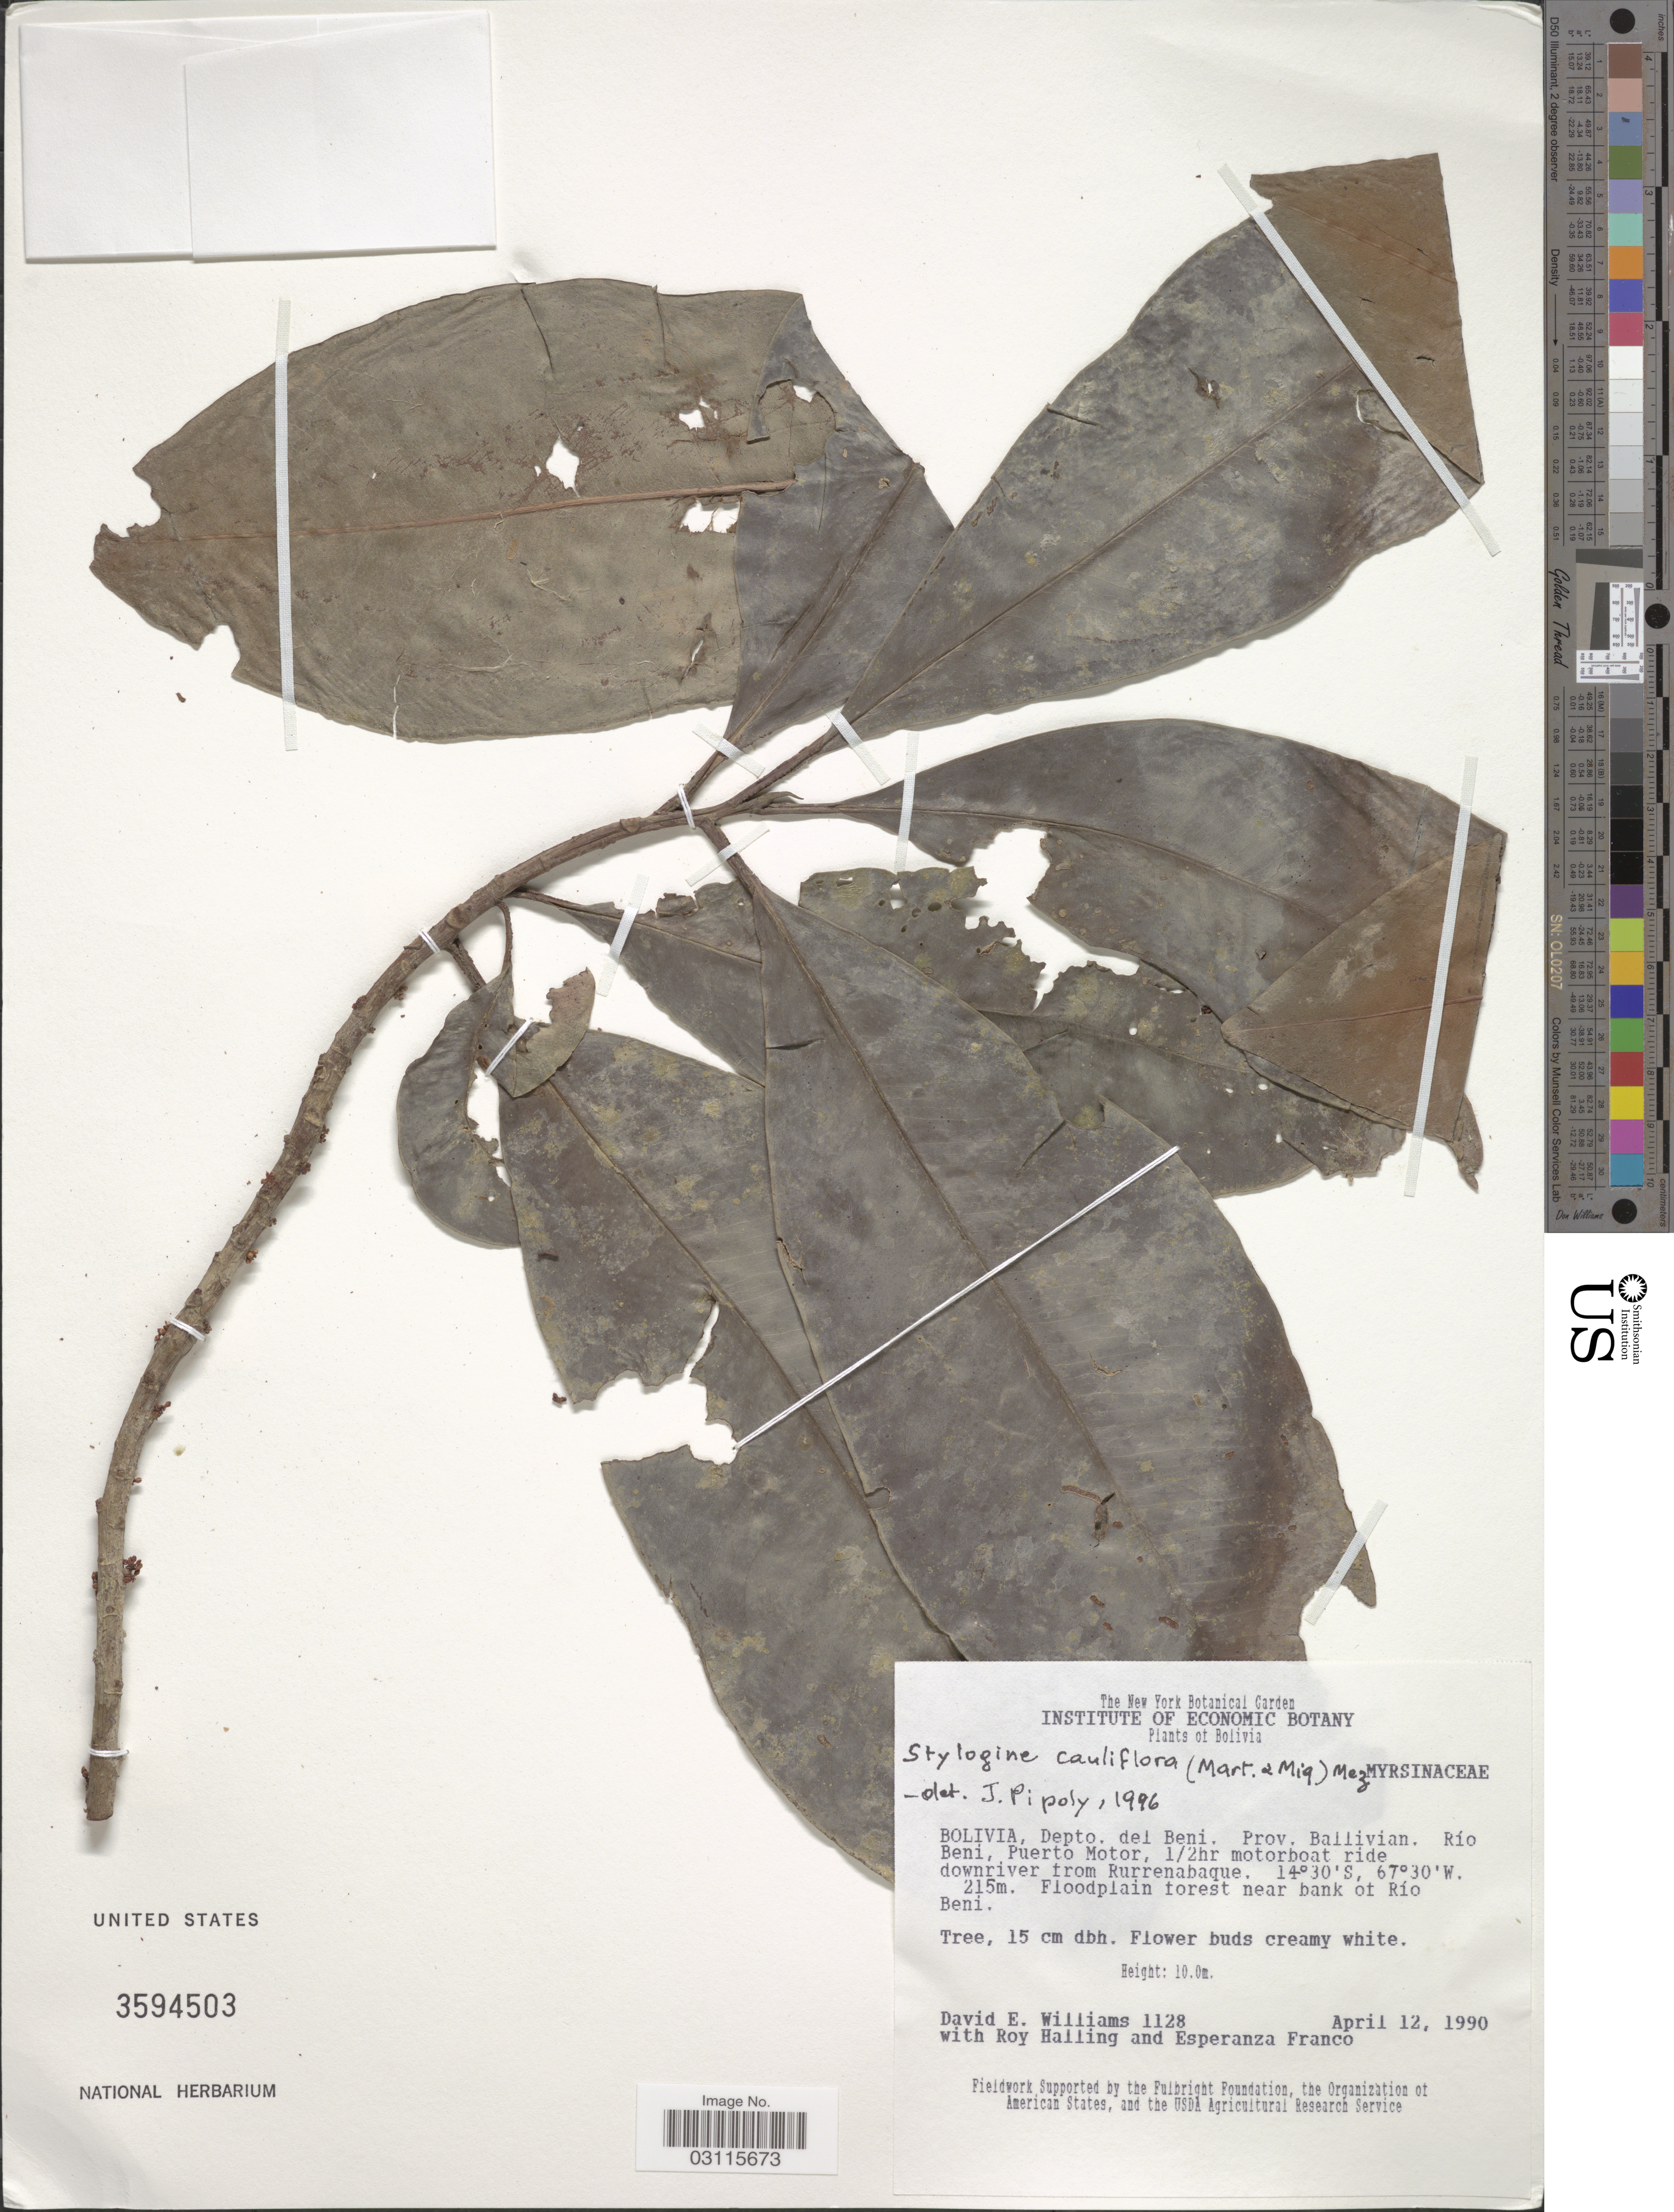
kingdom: Plantae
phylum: Tracheophyta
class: Magnoliopsida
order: Ericales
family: Primulaceae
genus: Stylogyne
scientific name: Stylogyne cauliflora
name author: (Mart. & Miq.) Mez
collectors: D. E. Williams, R. Halling & E. Franco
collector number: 1128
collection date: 1990-04-12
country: Bolivia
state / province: Beni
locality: Depto. del Beni. Prov. Ballivian. Río Beni, Puerto Motor, 1/2hr motorboat ride downriver from Rurrenabaque. Floodplain forest near bank of Río Beni.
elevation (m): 215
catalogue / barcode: US 3594503